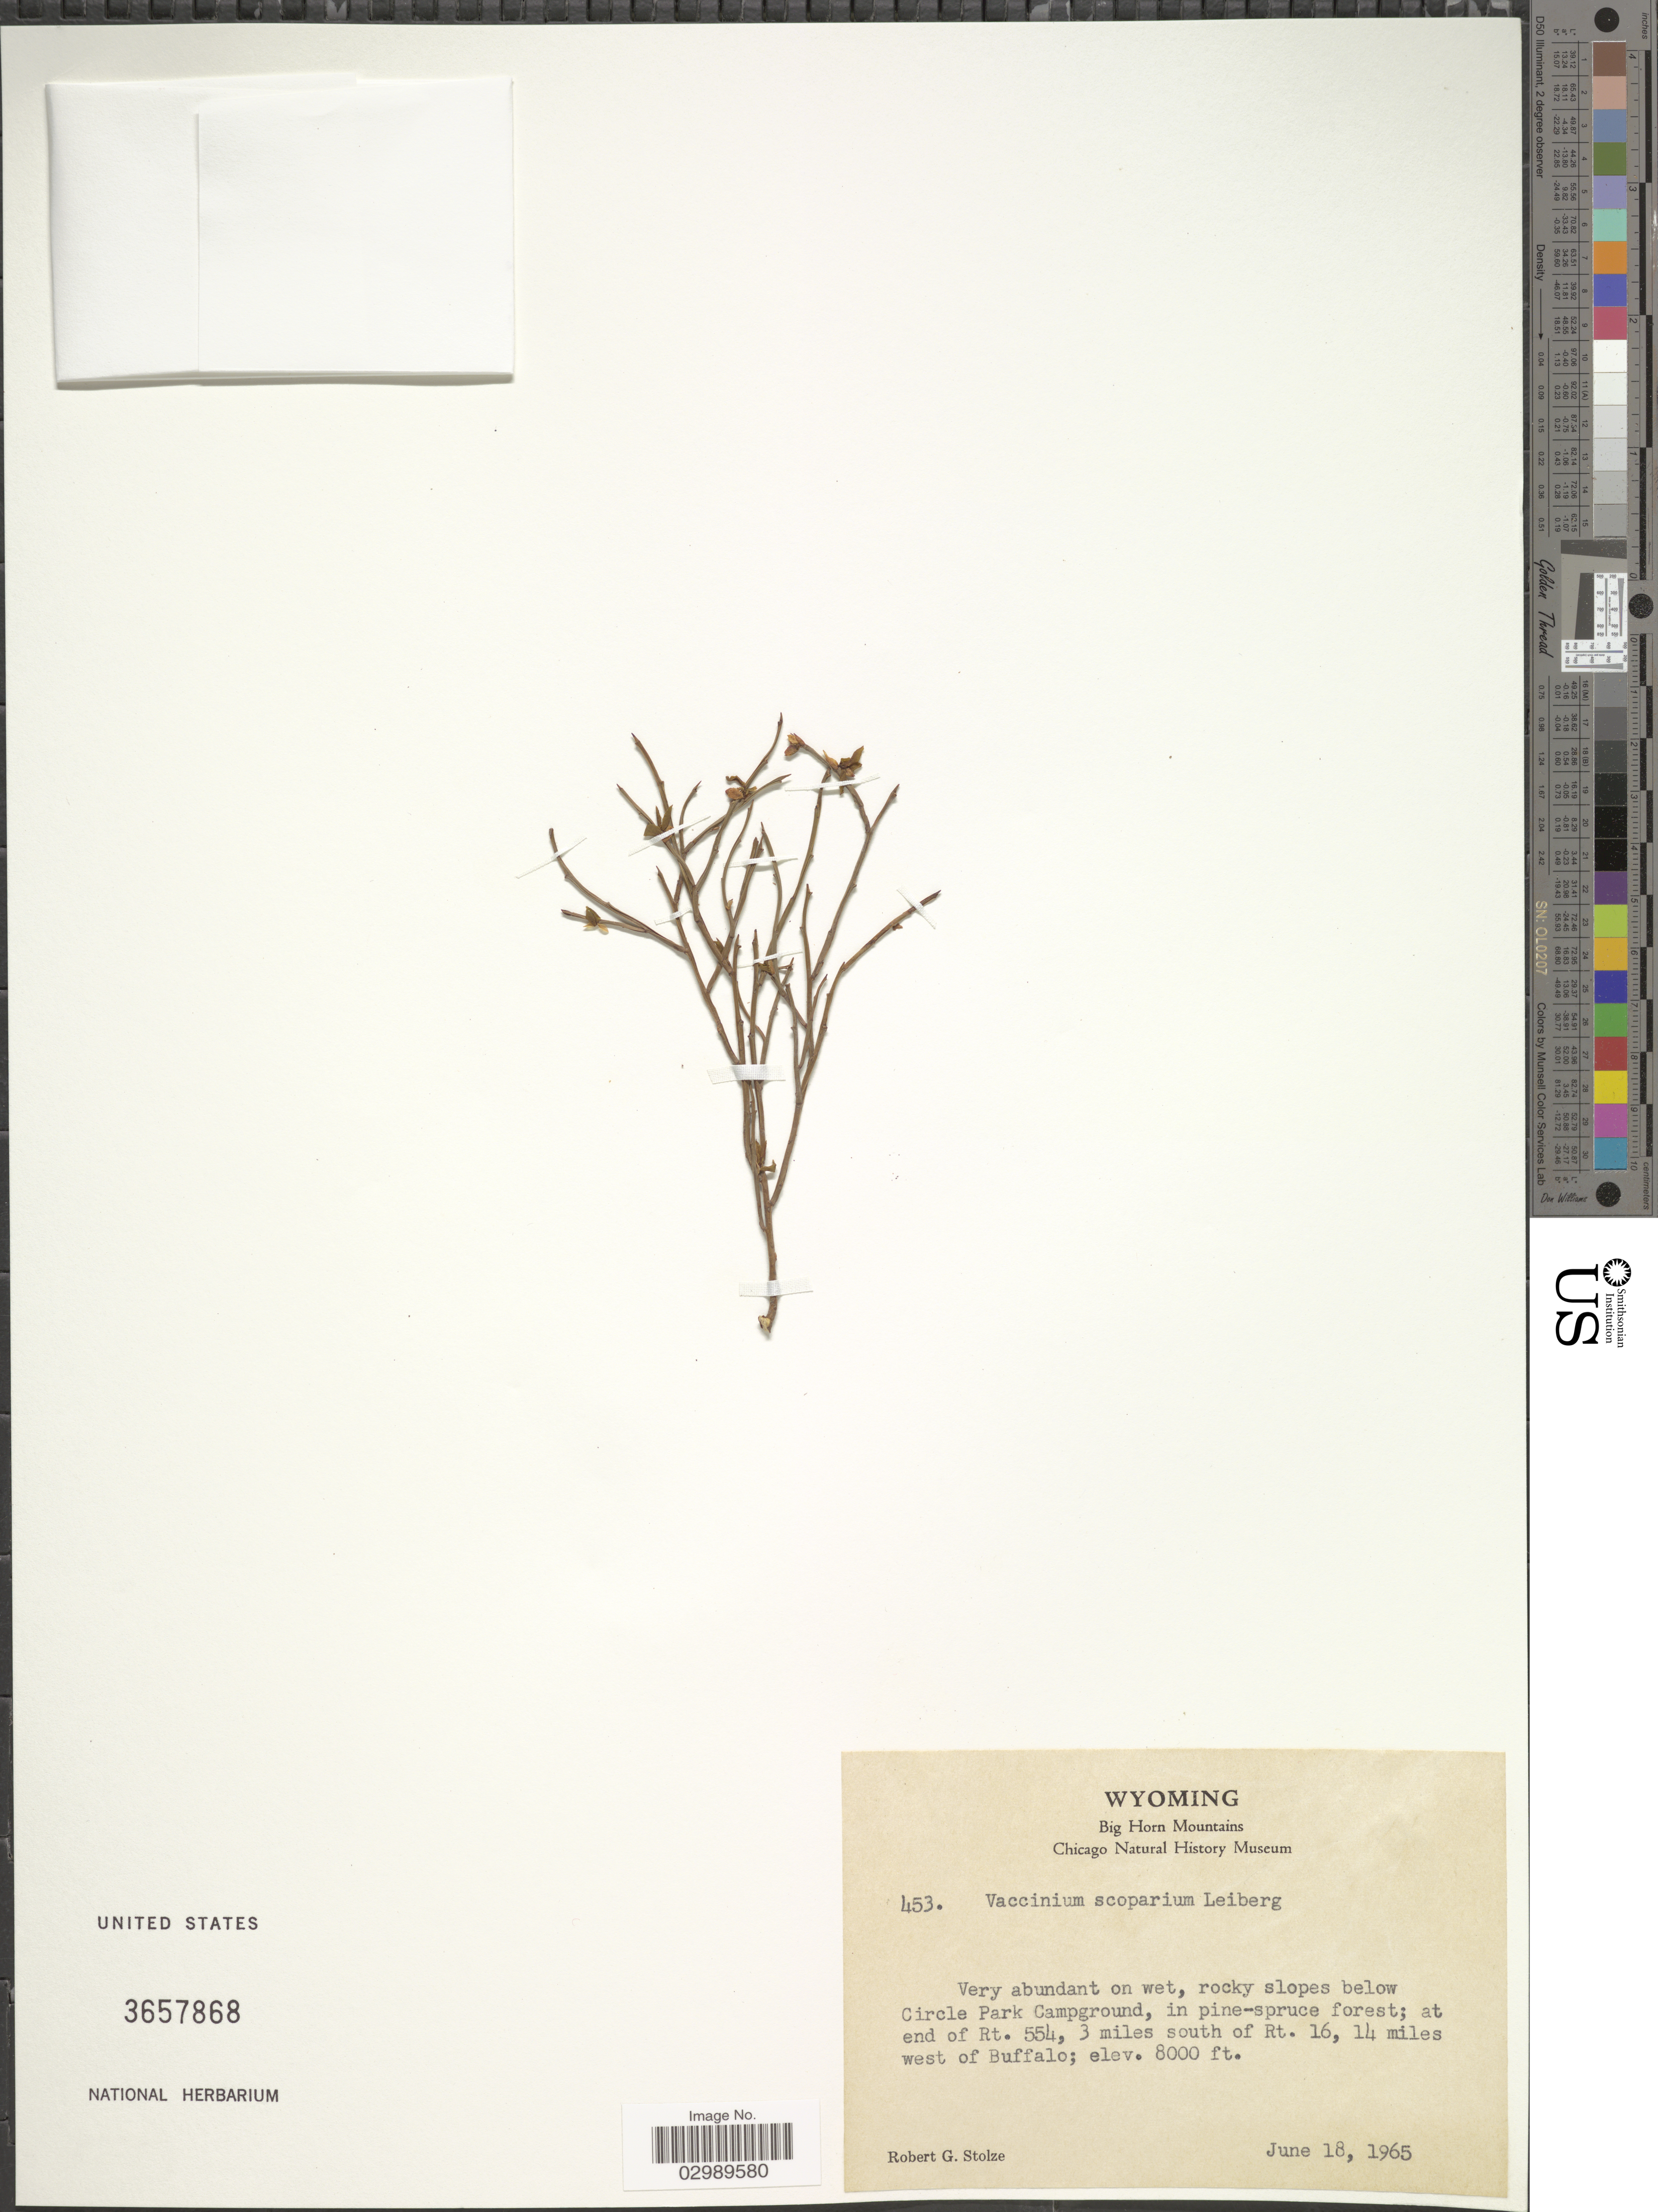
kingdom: Plantae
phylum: Tracheophyta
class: Magnoliopsida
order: Ericales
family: Ericaceae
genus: Vaccinium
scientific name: Vaccinium scoparium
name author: Leiberg ex Coville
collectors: R. G. Stolze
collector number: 453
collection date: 1965-06-18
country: United States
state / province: Wyoming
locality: Big Horn Mountains, rocky slopes below Circle Park Campground, at end of Rt. 554, 3 miles south of Rt. 16, 14 miles west of Buffalo.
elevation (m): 2438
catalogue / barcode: US 3657868